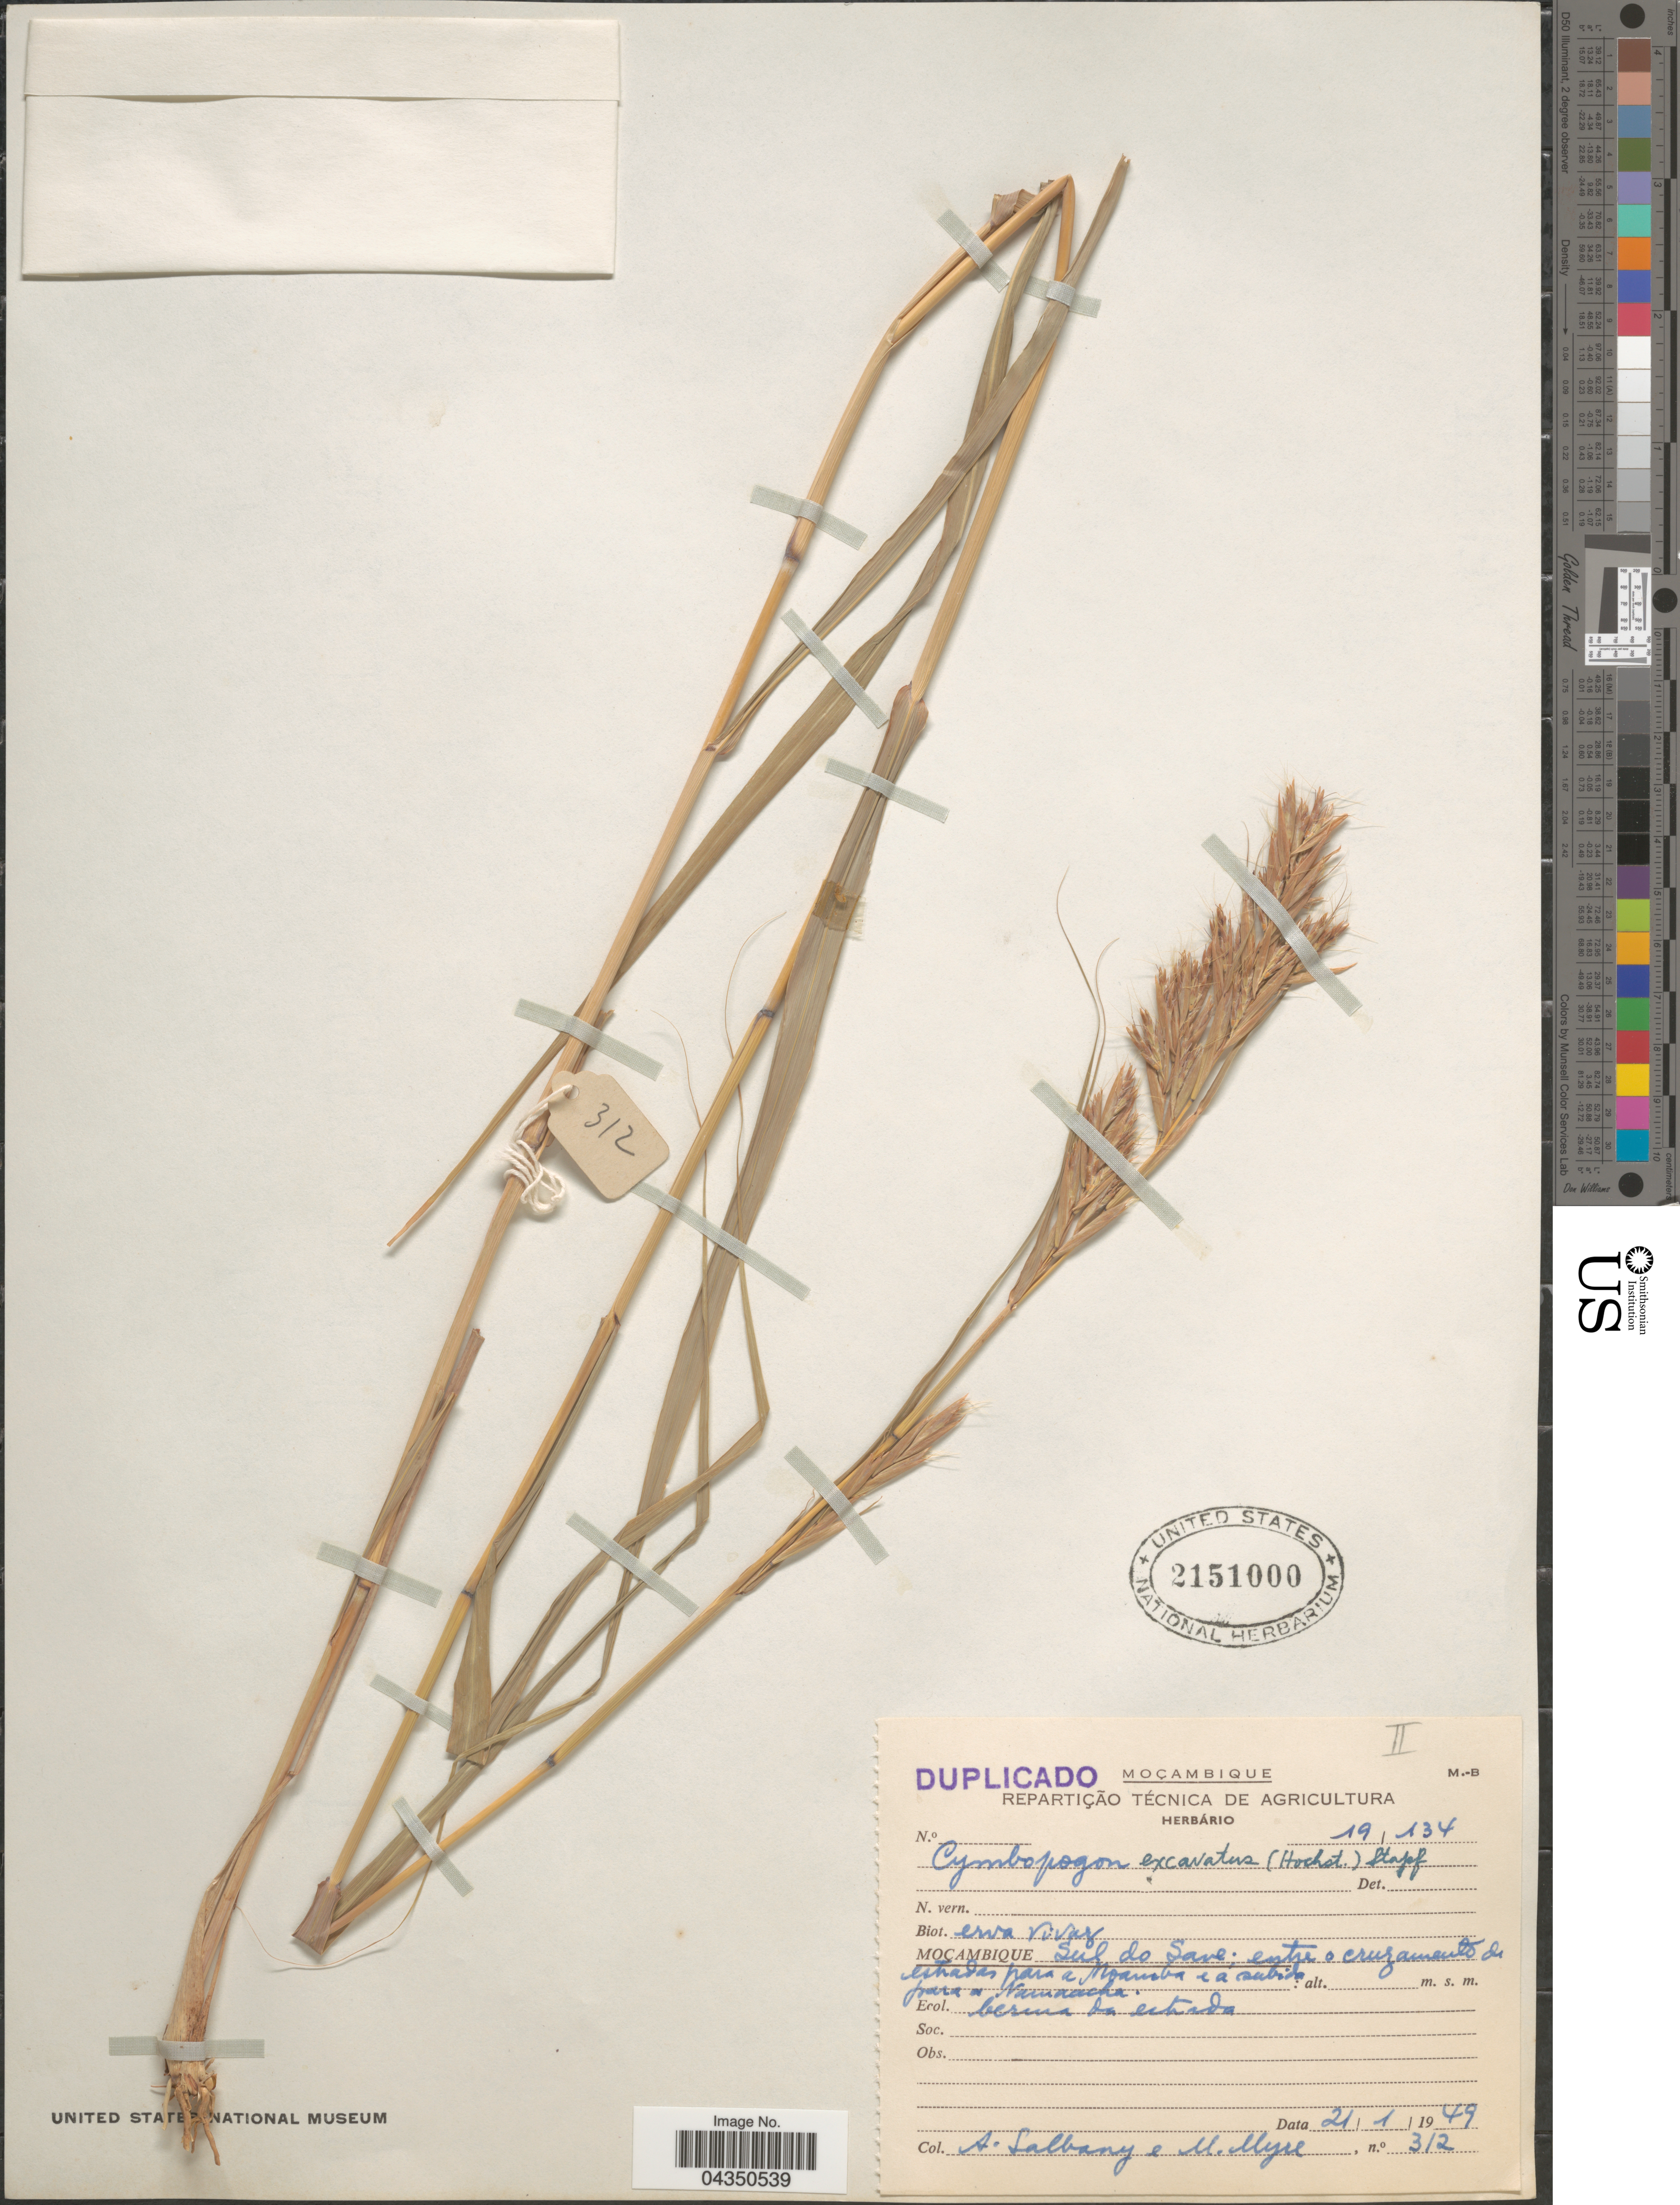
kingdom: Plantae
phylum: Tracheophyta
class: Liliopsida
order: Poales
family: Poaceae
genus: Cymbopogon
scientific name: Cymbopogon caesius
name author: (Nees ex Hook. & Arn.) Stapf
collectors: A. Salbany & Myre, M.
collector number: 312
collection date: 1949-01-21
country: Mozambique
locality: Sul do Save; entre o cruzamento de estradas para a Moamba e a subida para a Namaacha.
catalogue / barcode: US 2151000